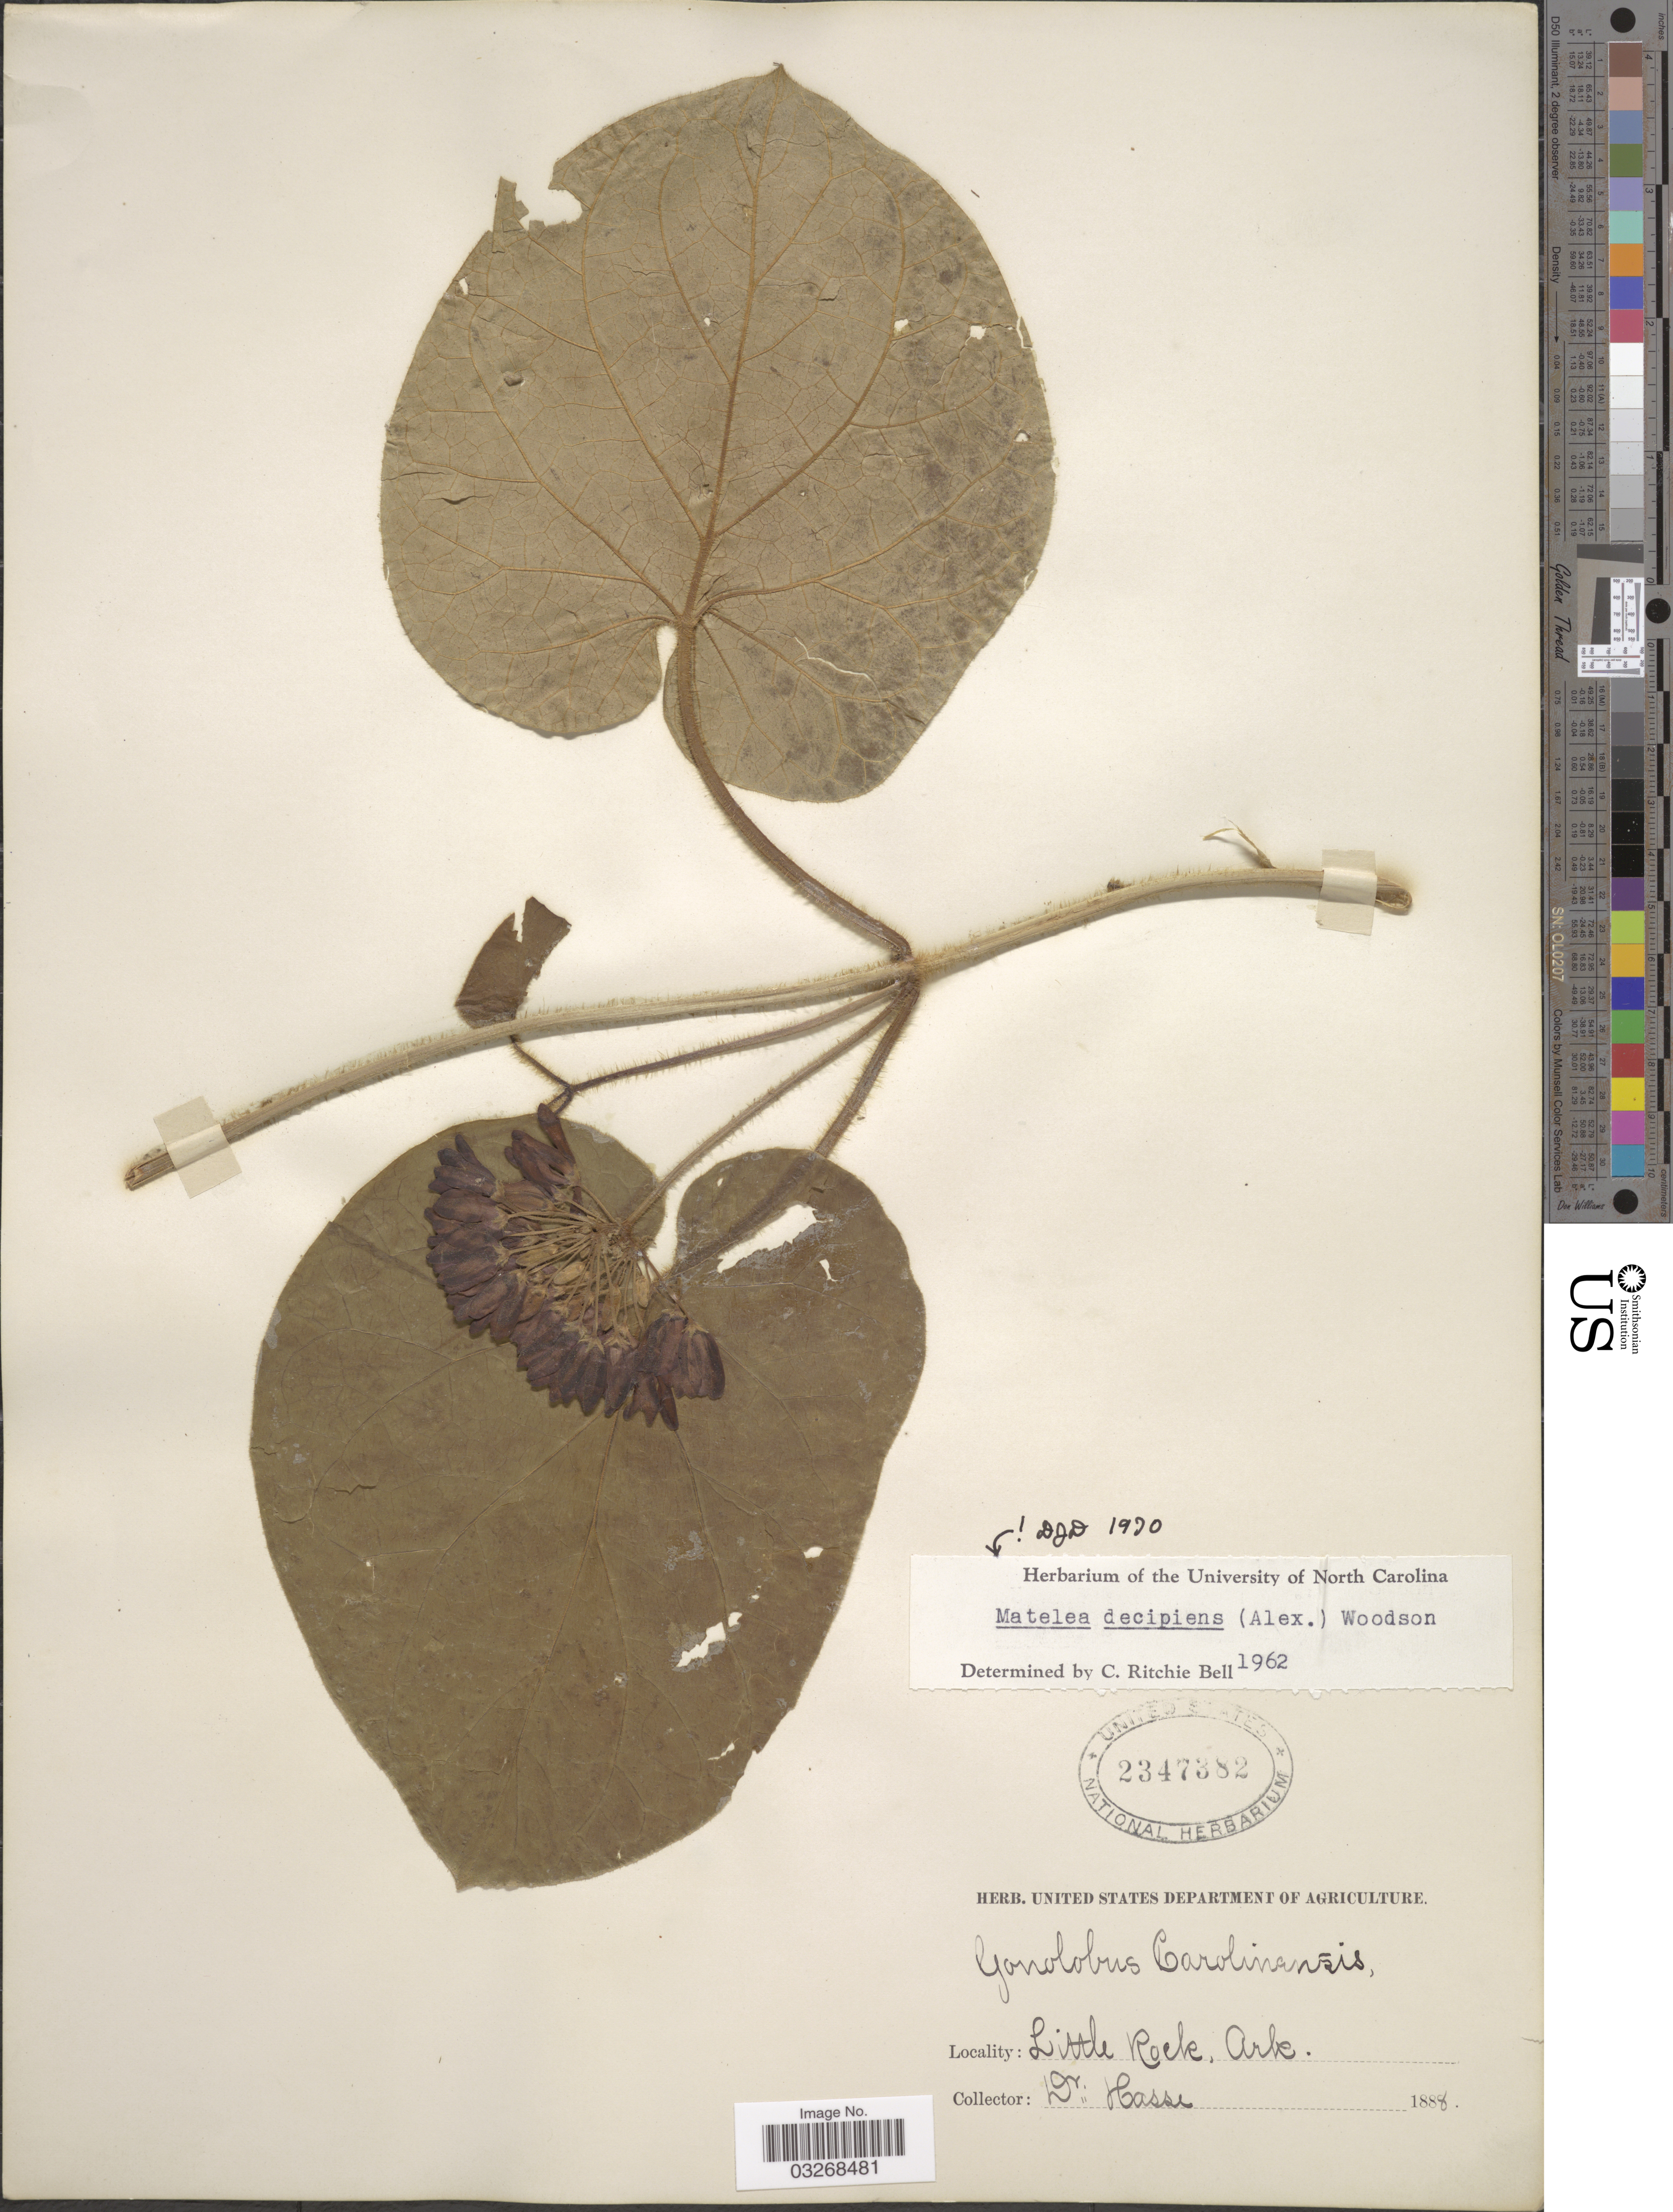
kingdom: Plantae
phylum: Tracheophyta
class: Magnoliopsida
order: Gentianales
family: Apocynaceae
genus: Matelea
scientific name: Matelea decipiens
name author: (Alexander) Woodson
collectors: -. Hasse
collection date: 1888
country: United States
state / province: Arkansas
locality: Little Rock, Ark.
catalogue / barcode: US 2347382